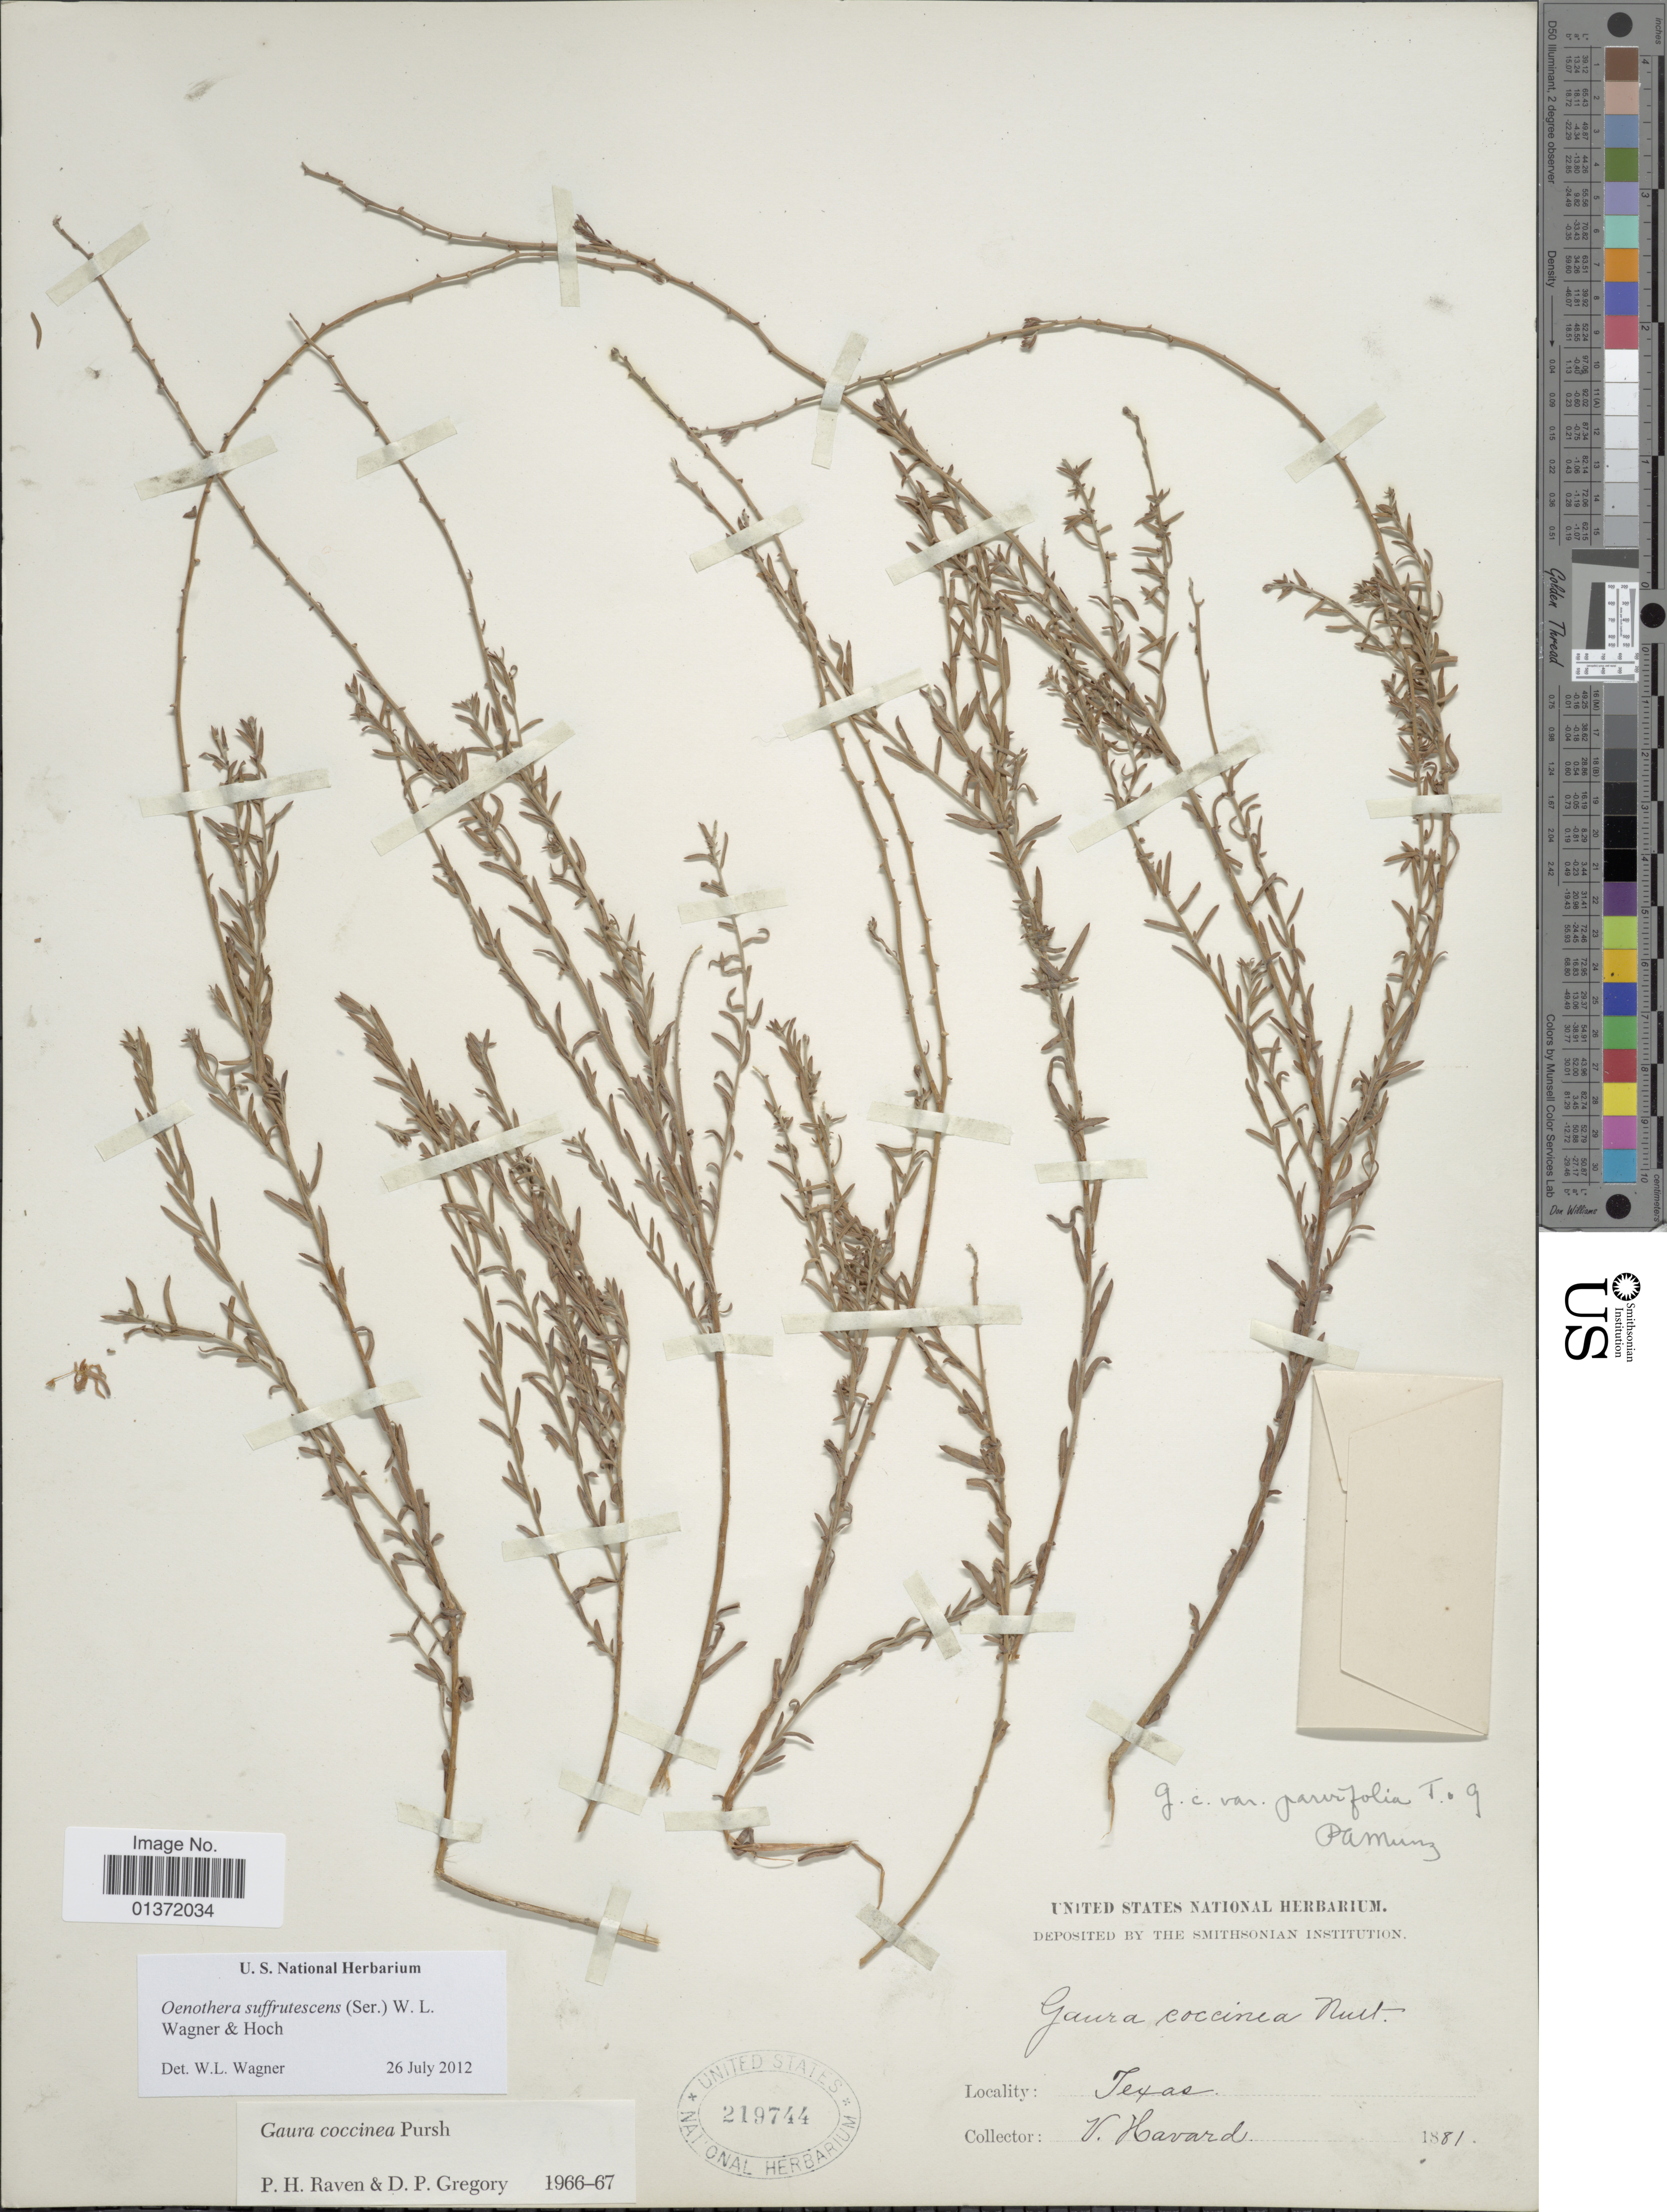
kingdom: Plantae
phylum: Tracheophyta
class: Magnoliopsida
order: Myrtales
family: Onagraceae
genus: Oenothera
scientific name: Oenothera suffrutescens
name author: (Ser.) W.L. Wagner & Hoch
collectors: V. Havard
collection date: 1881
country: United States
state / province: Texas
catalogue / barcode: US 219744